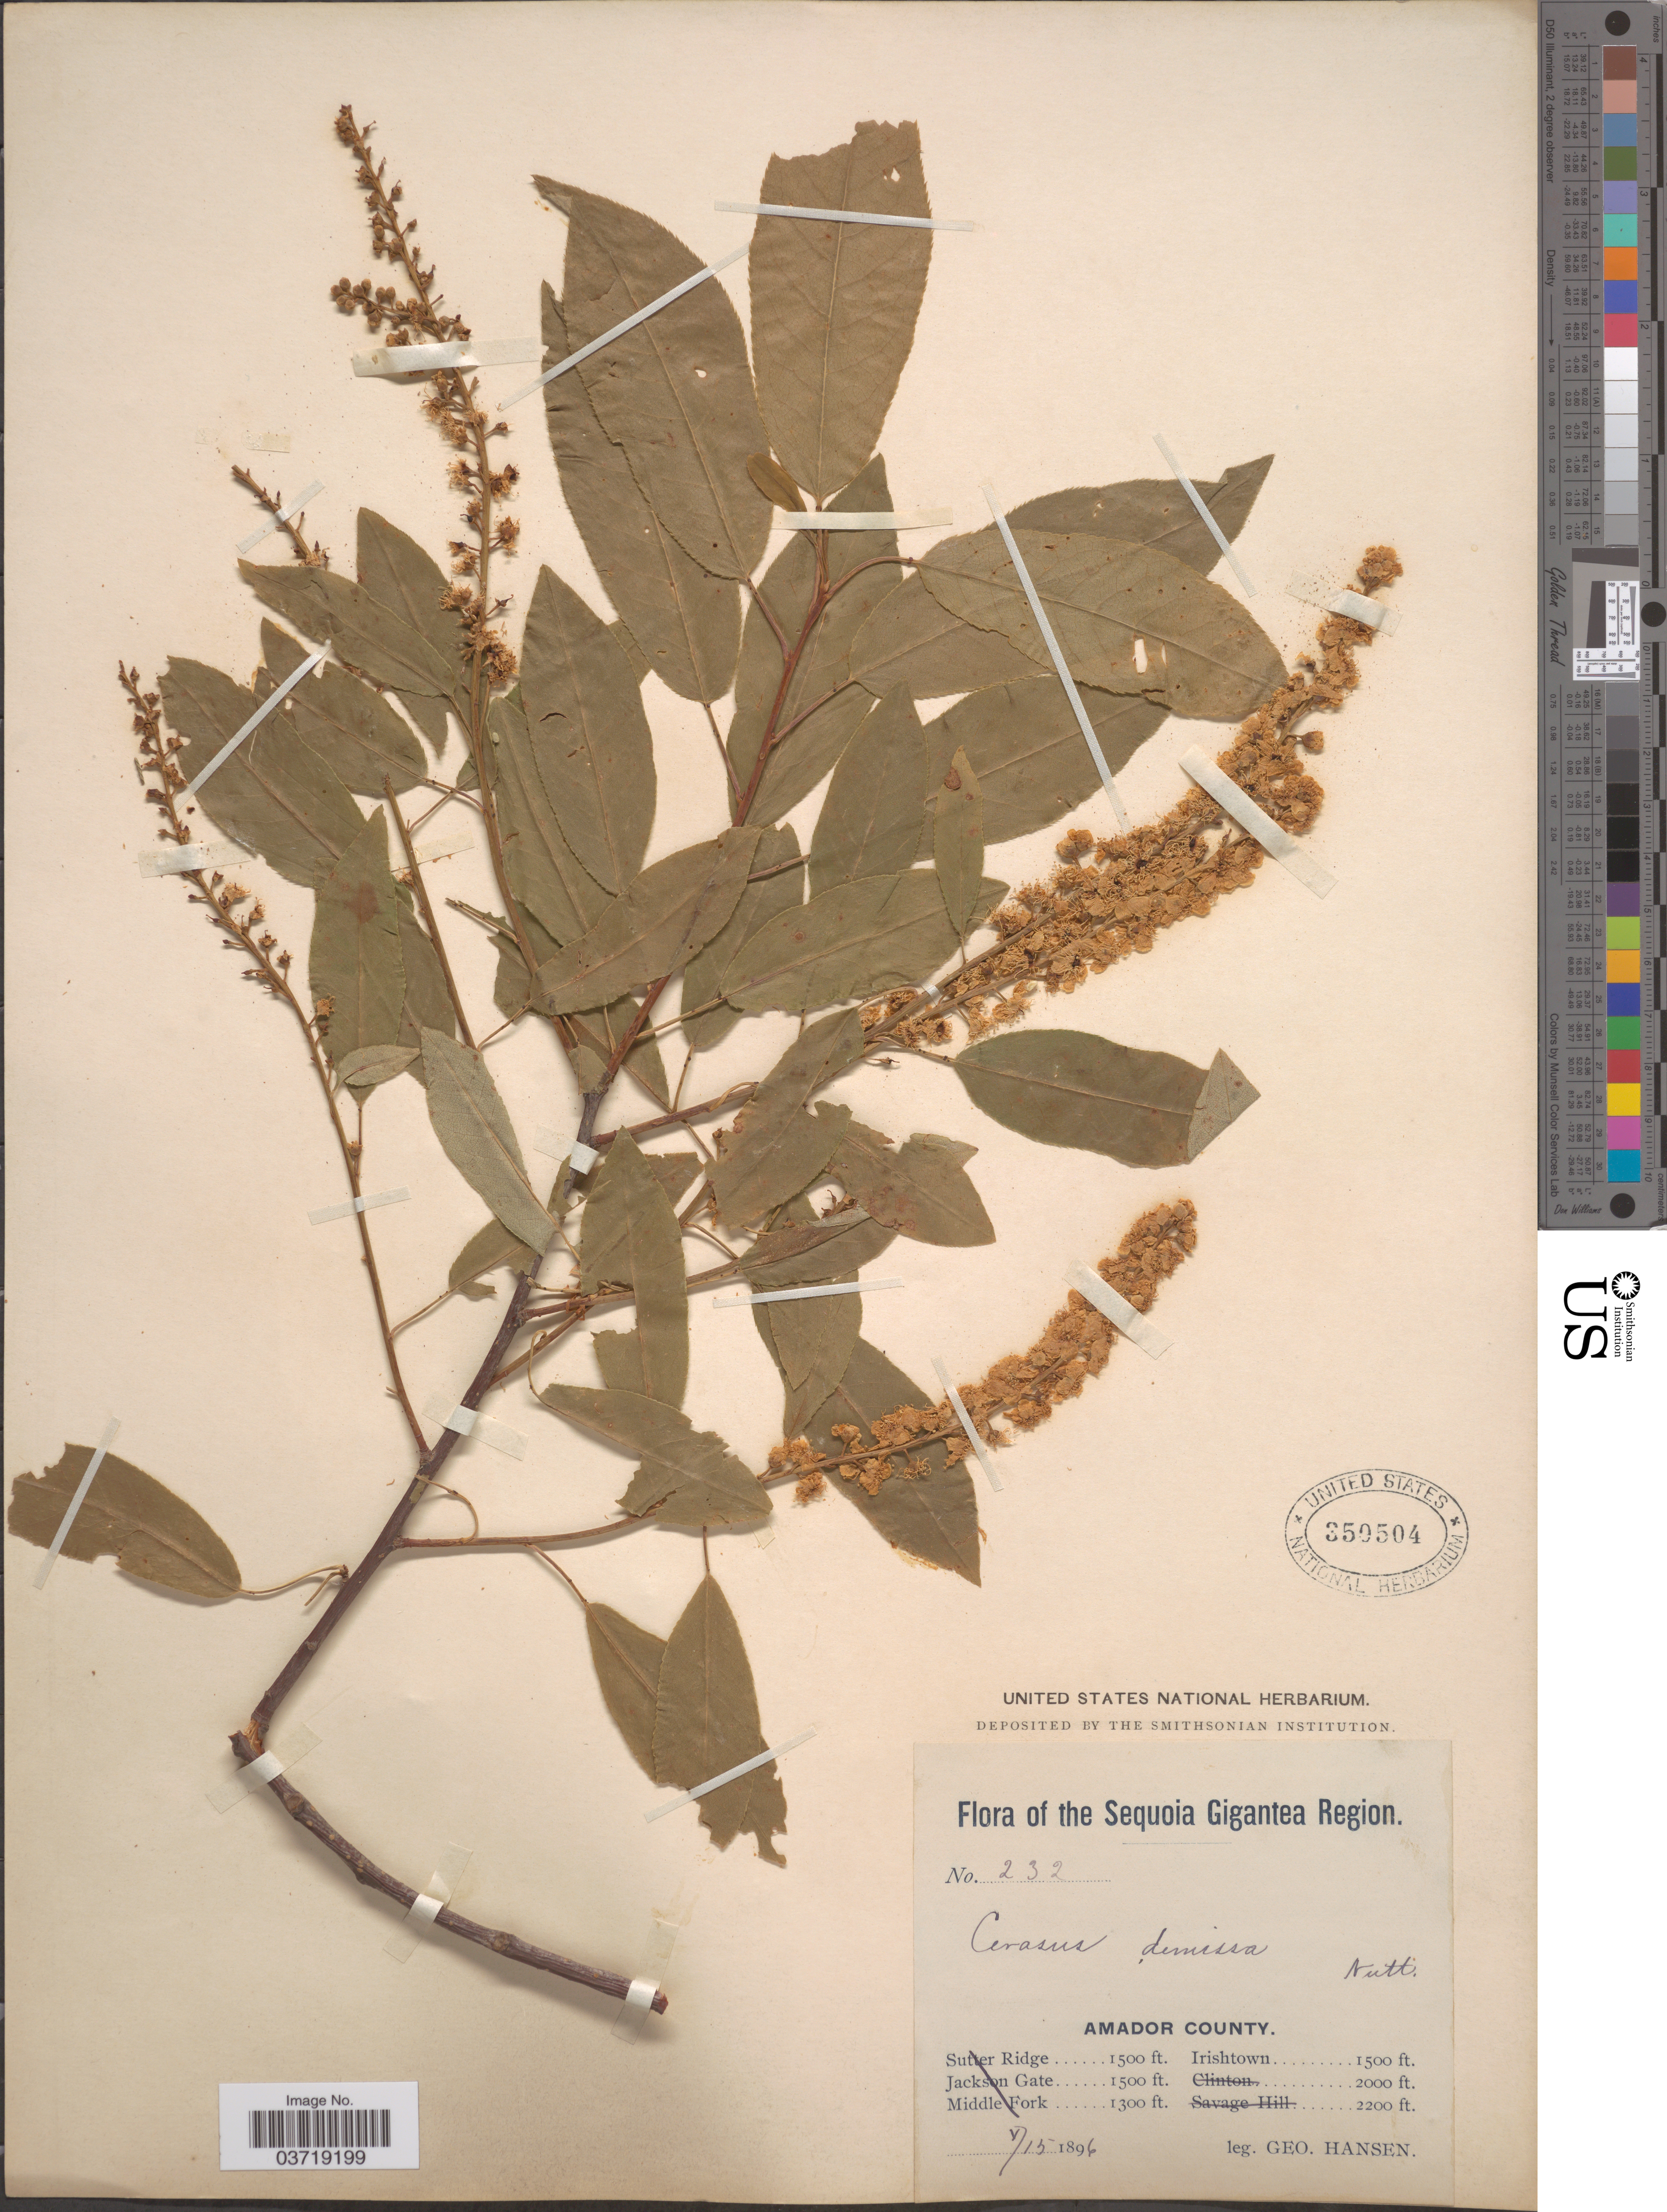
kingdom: Plantae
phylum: Tracheophyta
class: Magnoliopsida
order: Rosales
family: Rosaceae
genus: Prunus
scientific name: Prunus virginiana var. demissa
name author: (Nutt.) Torr.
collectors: G. Hansen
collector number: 232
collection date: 1896-05-15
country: United States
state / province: California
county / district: Amador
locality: The Sequoia Gigantea Region. Amador County. Irishtown.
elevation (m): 457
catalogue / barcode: US 350504